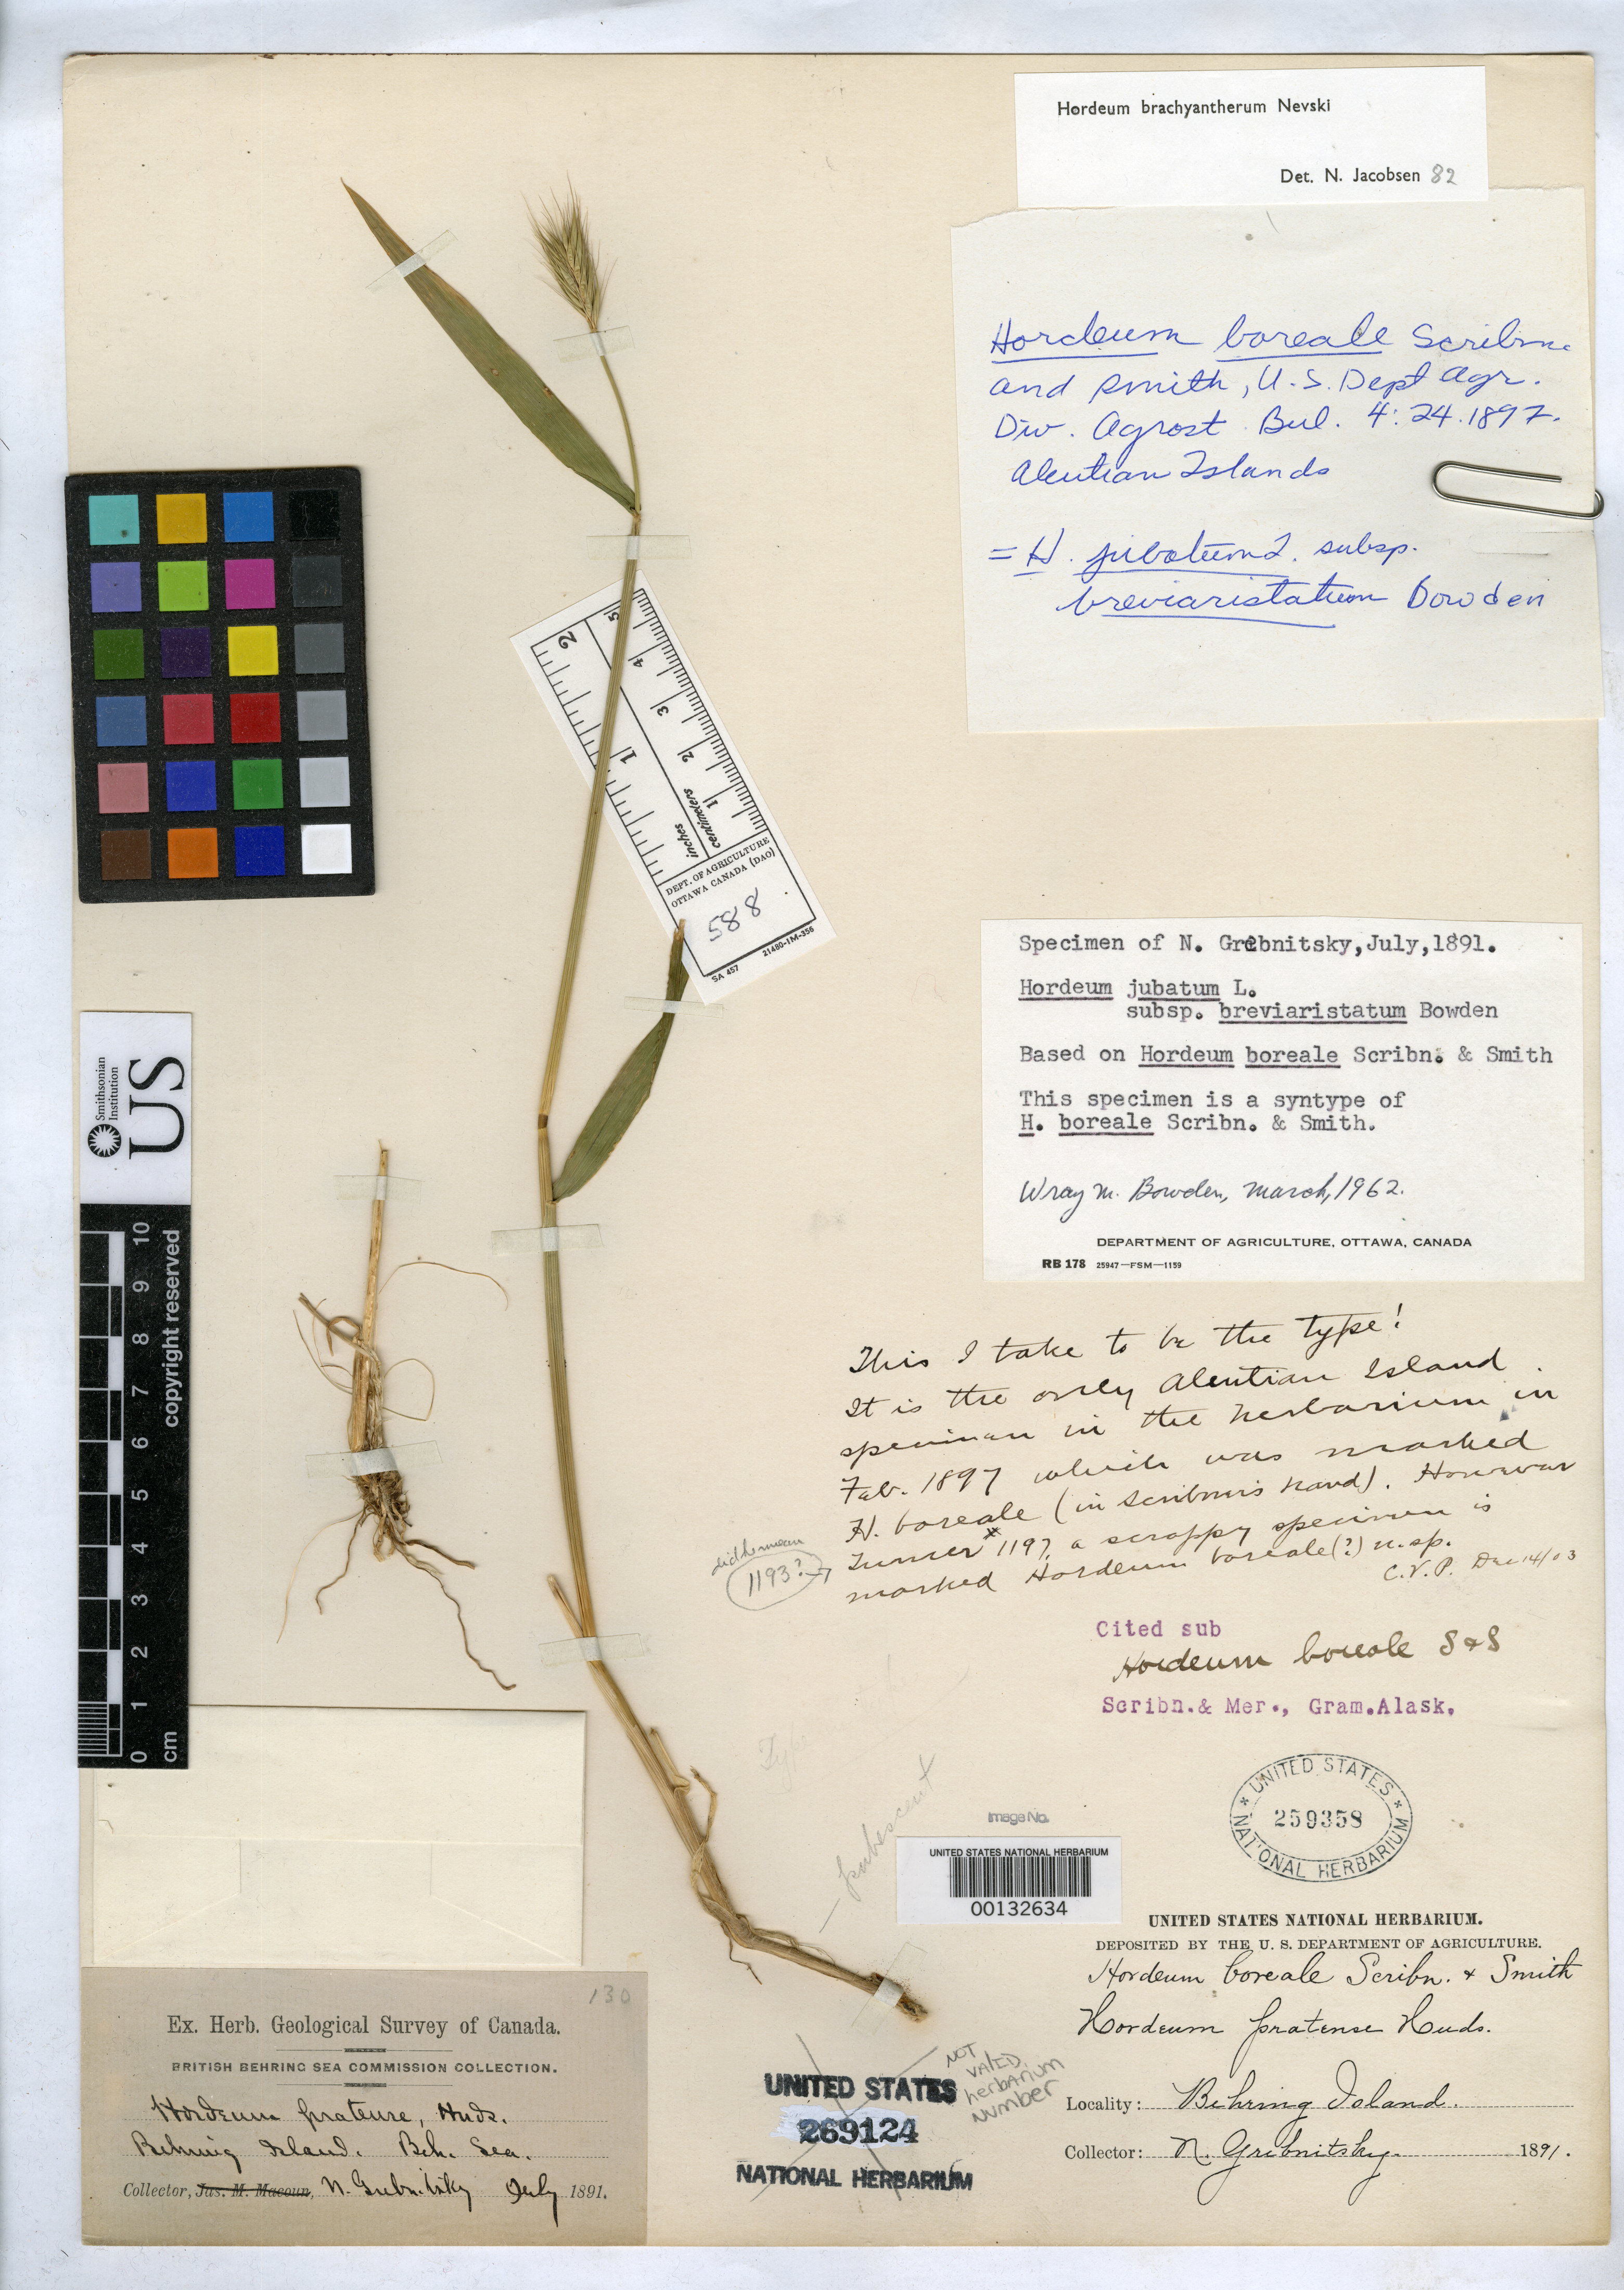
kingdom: Plantae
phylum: Tracheophyta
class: Liliopsida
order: Poales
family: Poaceae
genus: Hordeum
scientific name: Hordeum boreale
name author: Scribn. & J.G. Sm.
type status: Syntype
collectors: N. Gribnitsky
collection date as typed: Jul 1891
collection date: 1891-07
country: Russian Federation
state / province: Kamchatka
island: Bering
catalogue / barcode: US 259358